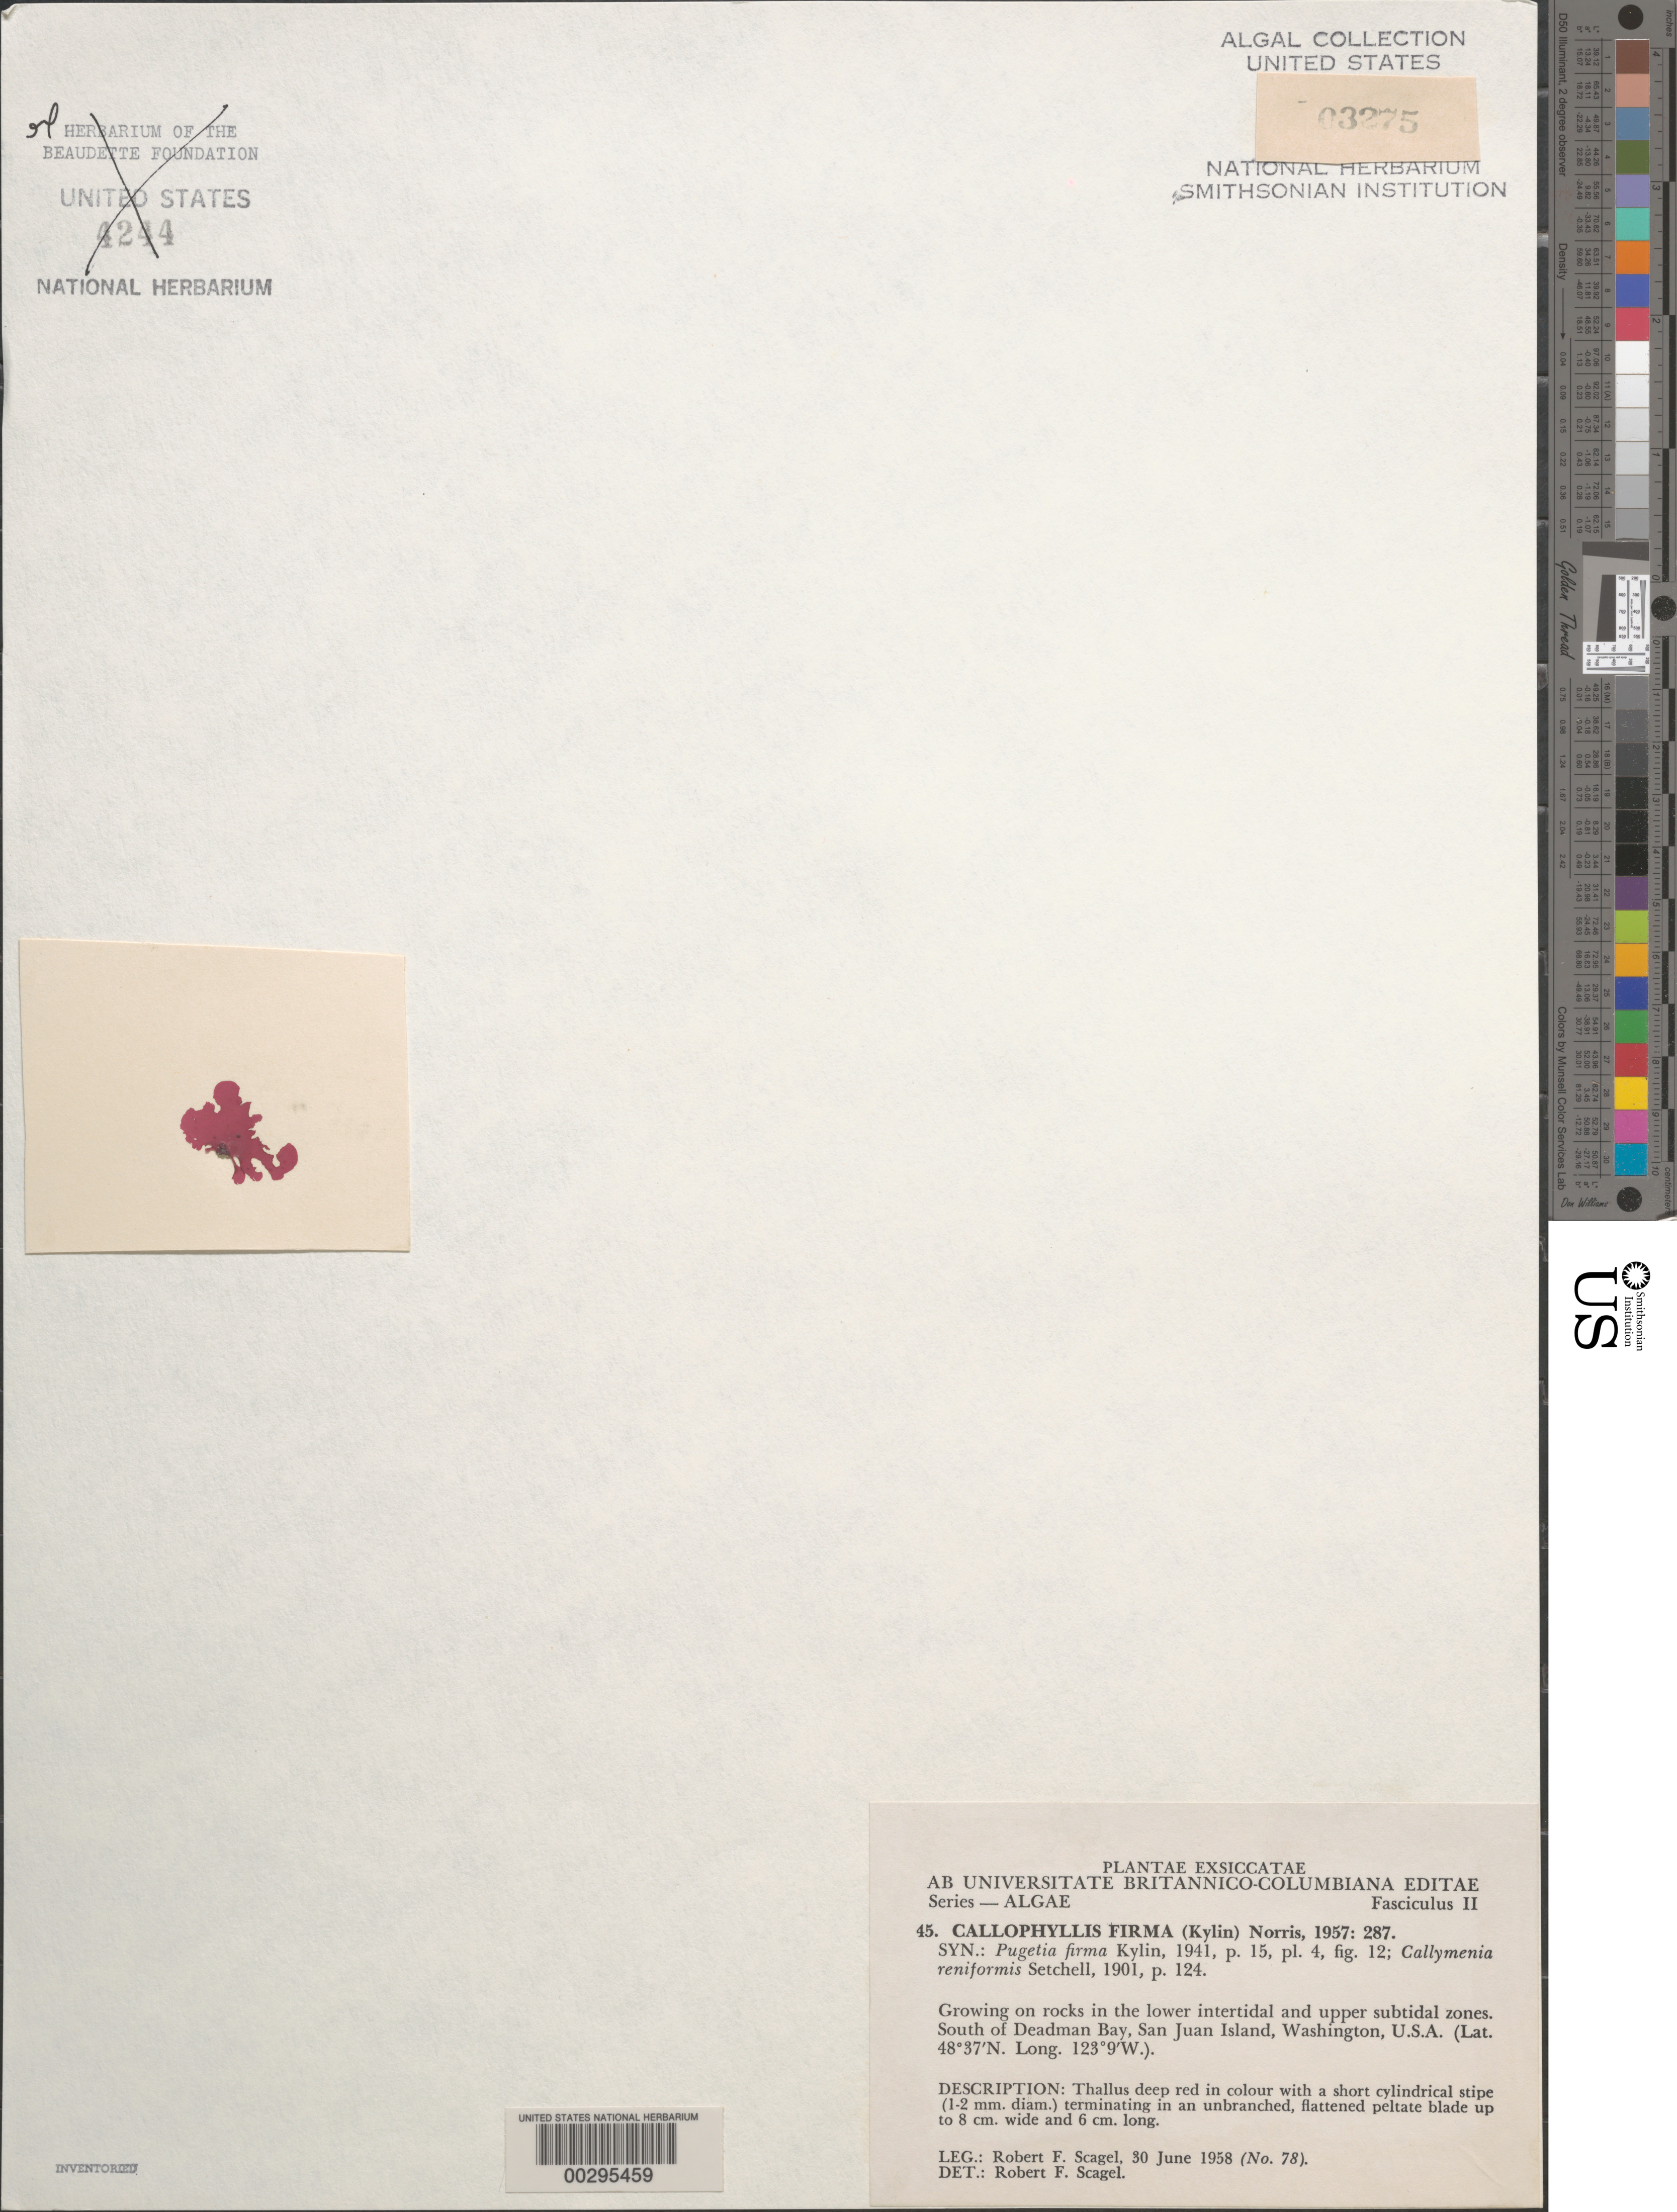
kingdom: Plantae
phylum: Rhodophyta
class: Florideophyceae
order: Gigartinales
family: Kallymeniaceae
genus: Salishia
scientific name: Salishia firma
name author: (Kylin) Clarkston & G.W. Saunders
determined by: Algae name updating Project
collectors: R. F. Scagel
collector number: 78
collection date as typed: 30 Jun 1958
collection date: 1958-06-30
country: United States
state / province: Washington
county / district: San Juan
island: San Juan Island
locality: South of Dead Man Bay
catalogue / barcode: US 3275